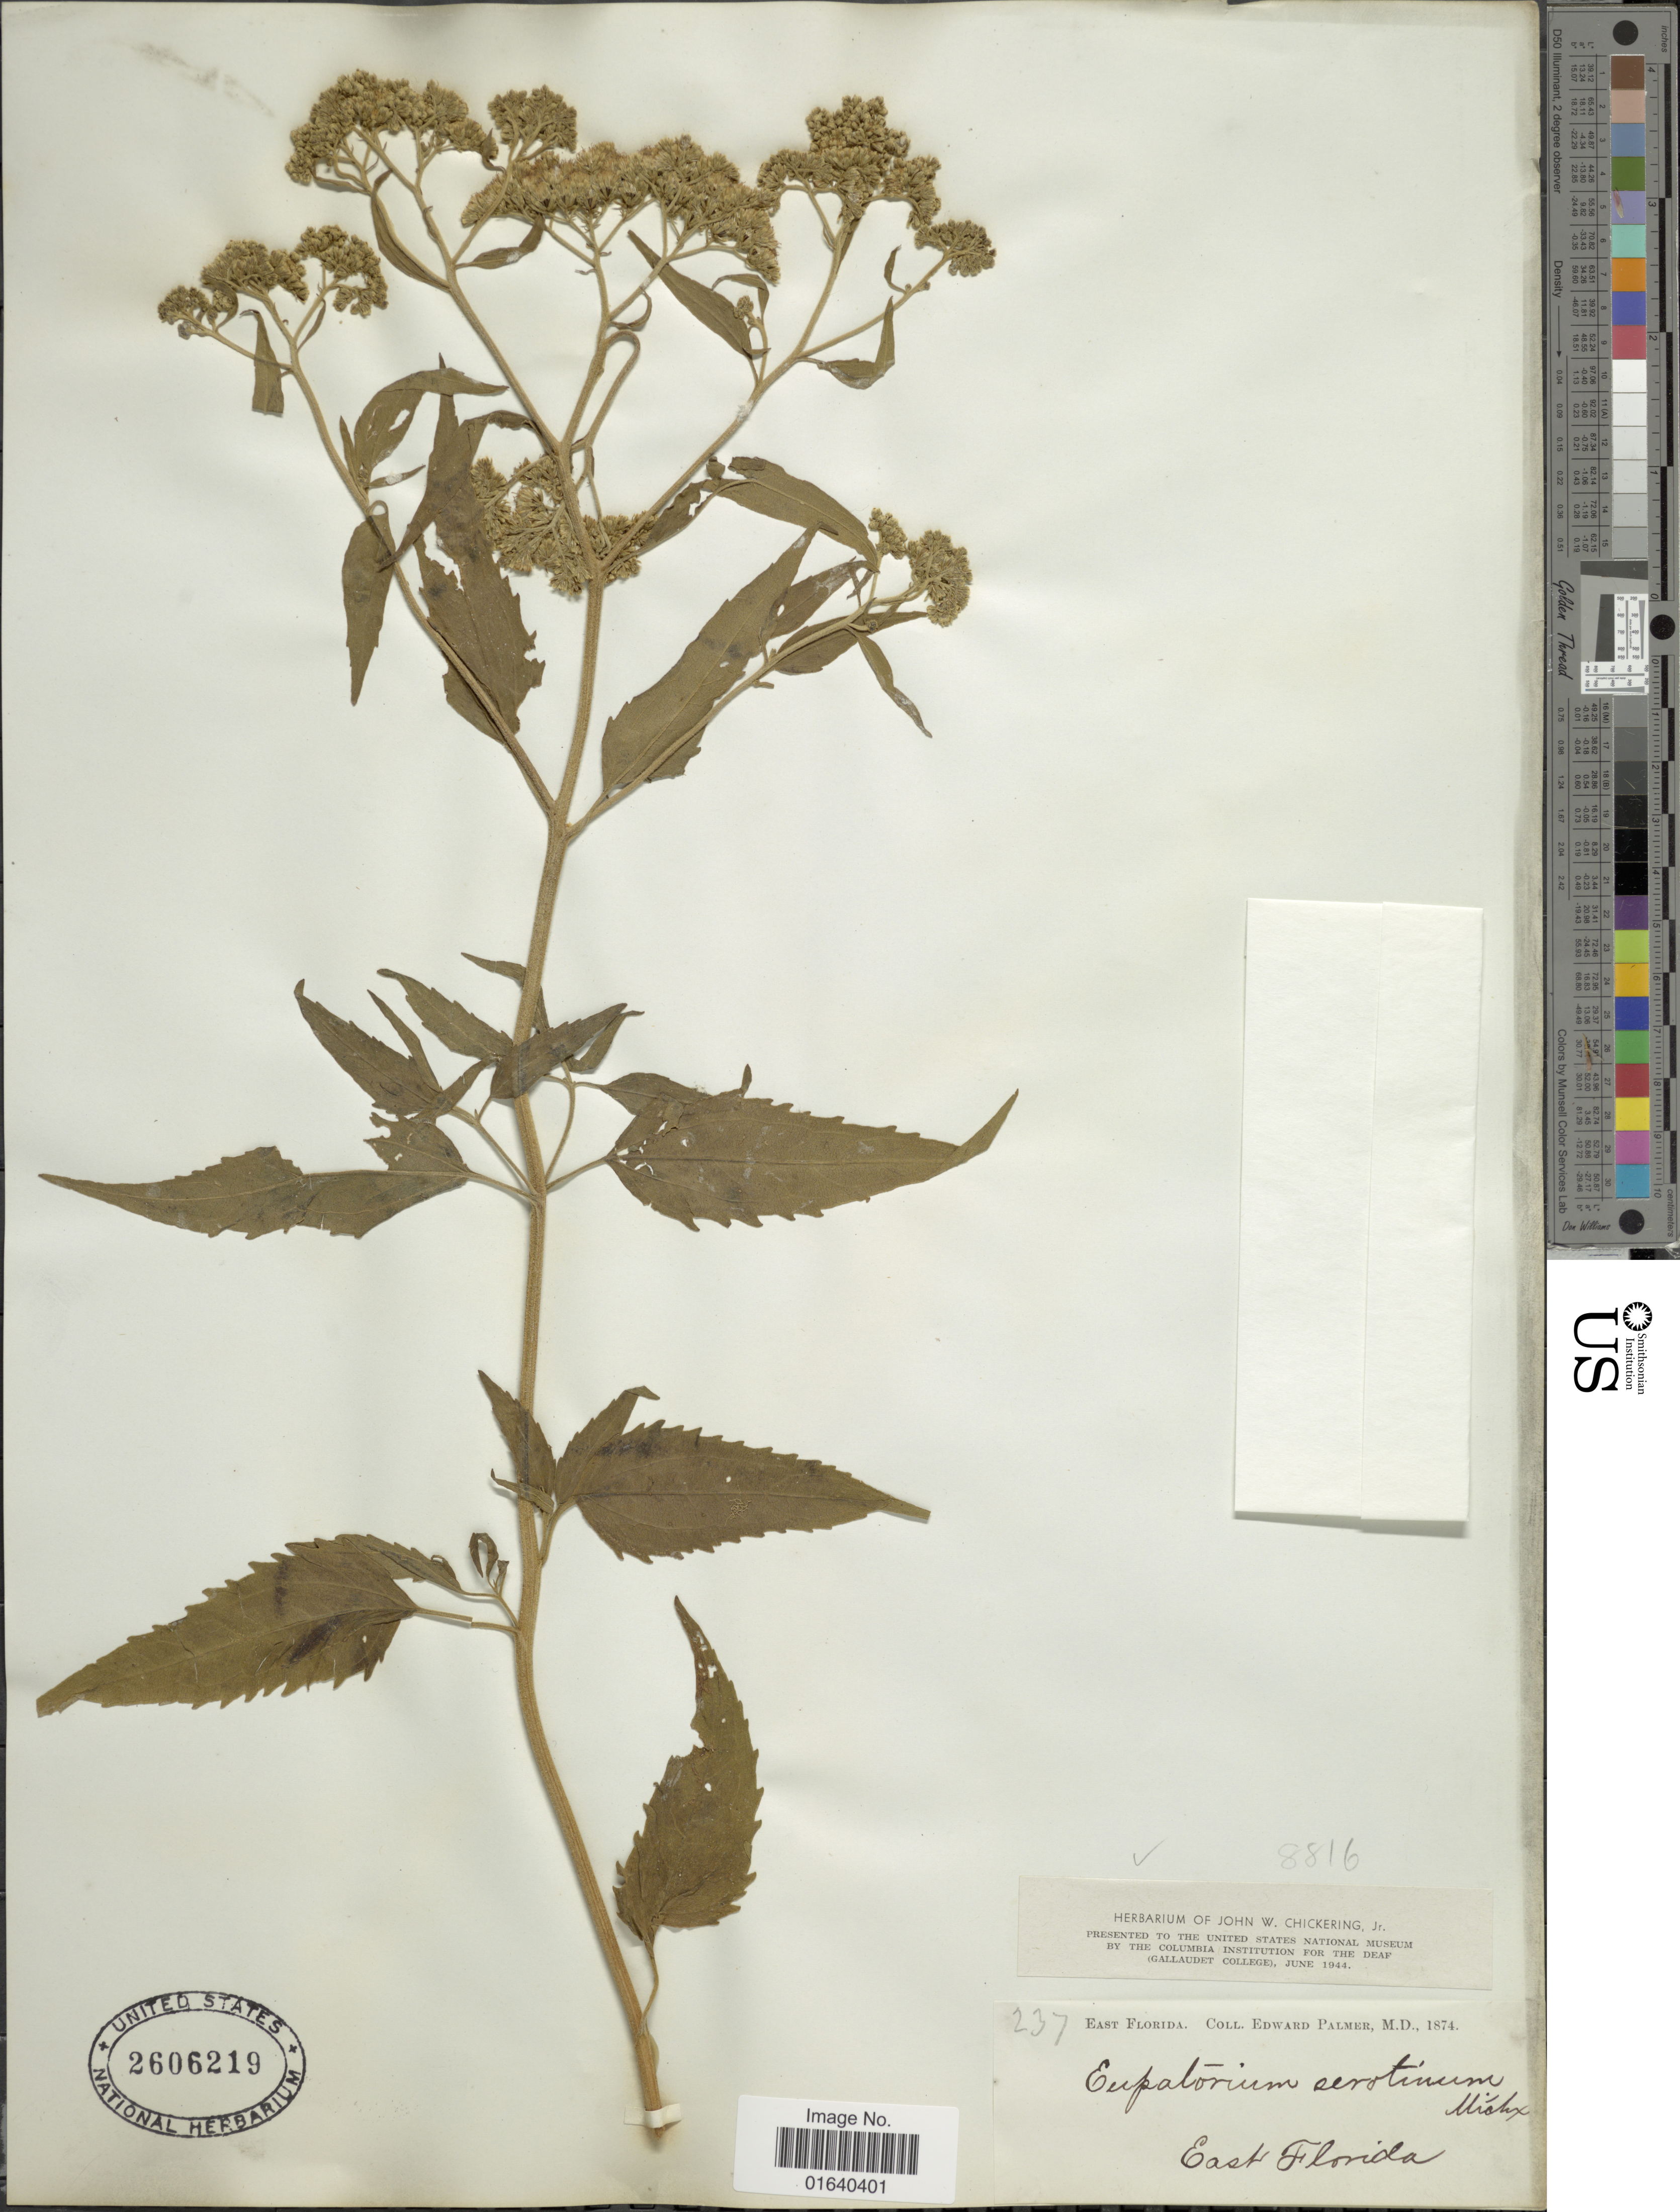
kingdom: Plantae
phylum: Tracheophyta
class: Magnoliopsida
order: Asterales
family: Asteraceae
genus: Eupatorium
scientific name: Eupatorium serotinum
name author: Michx.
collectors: E. Palmer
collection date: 1874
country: United States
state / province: Florida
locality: East Florida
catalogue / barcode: US 2606219